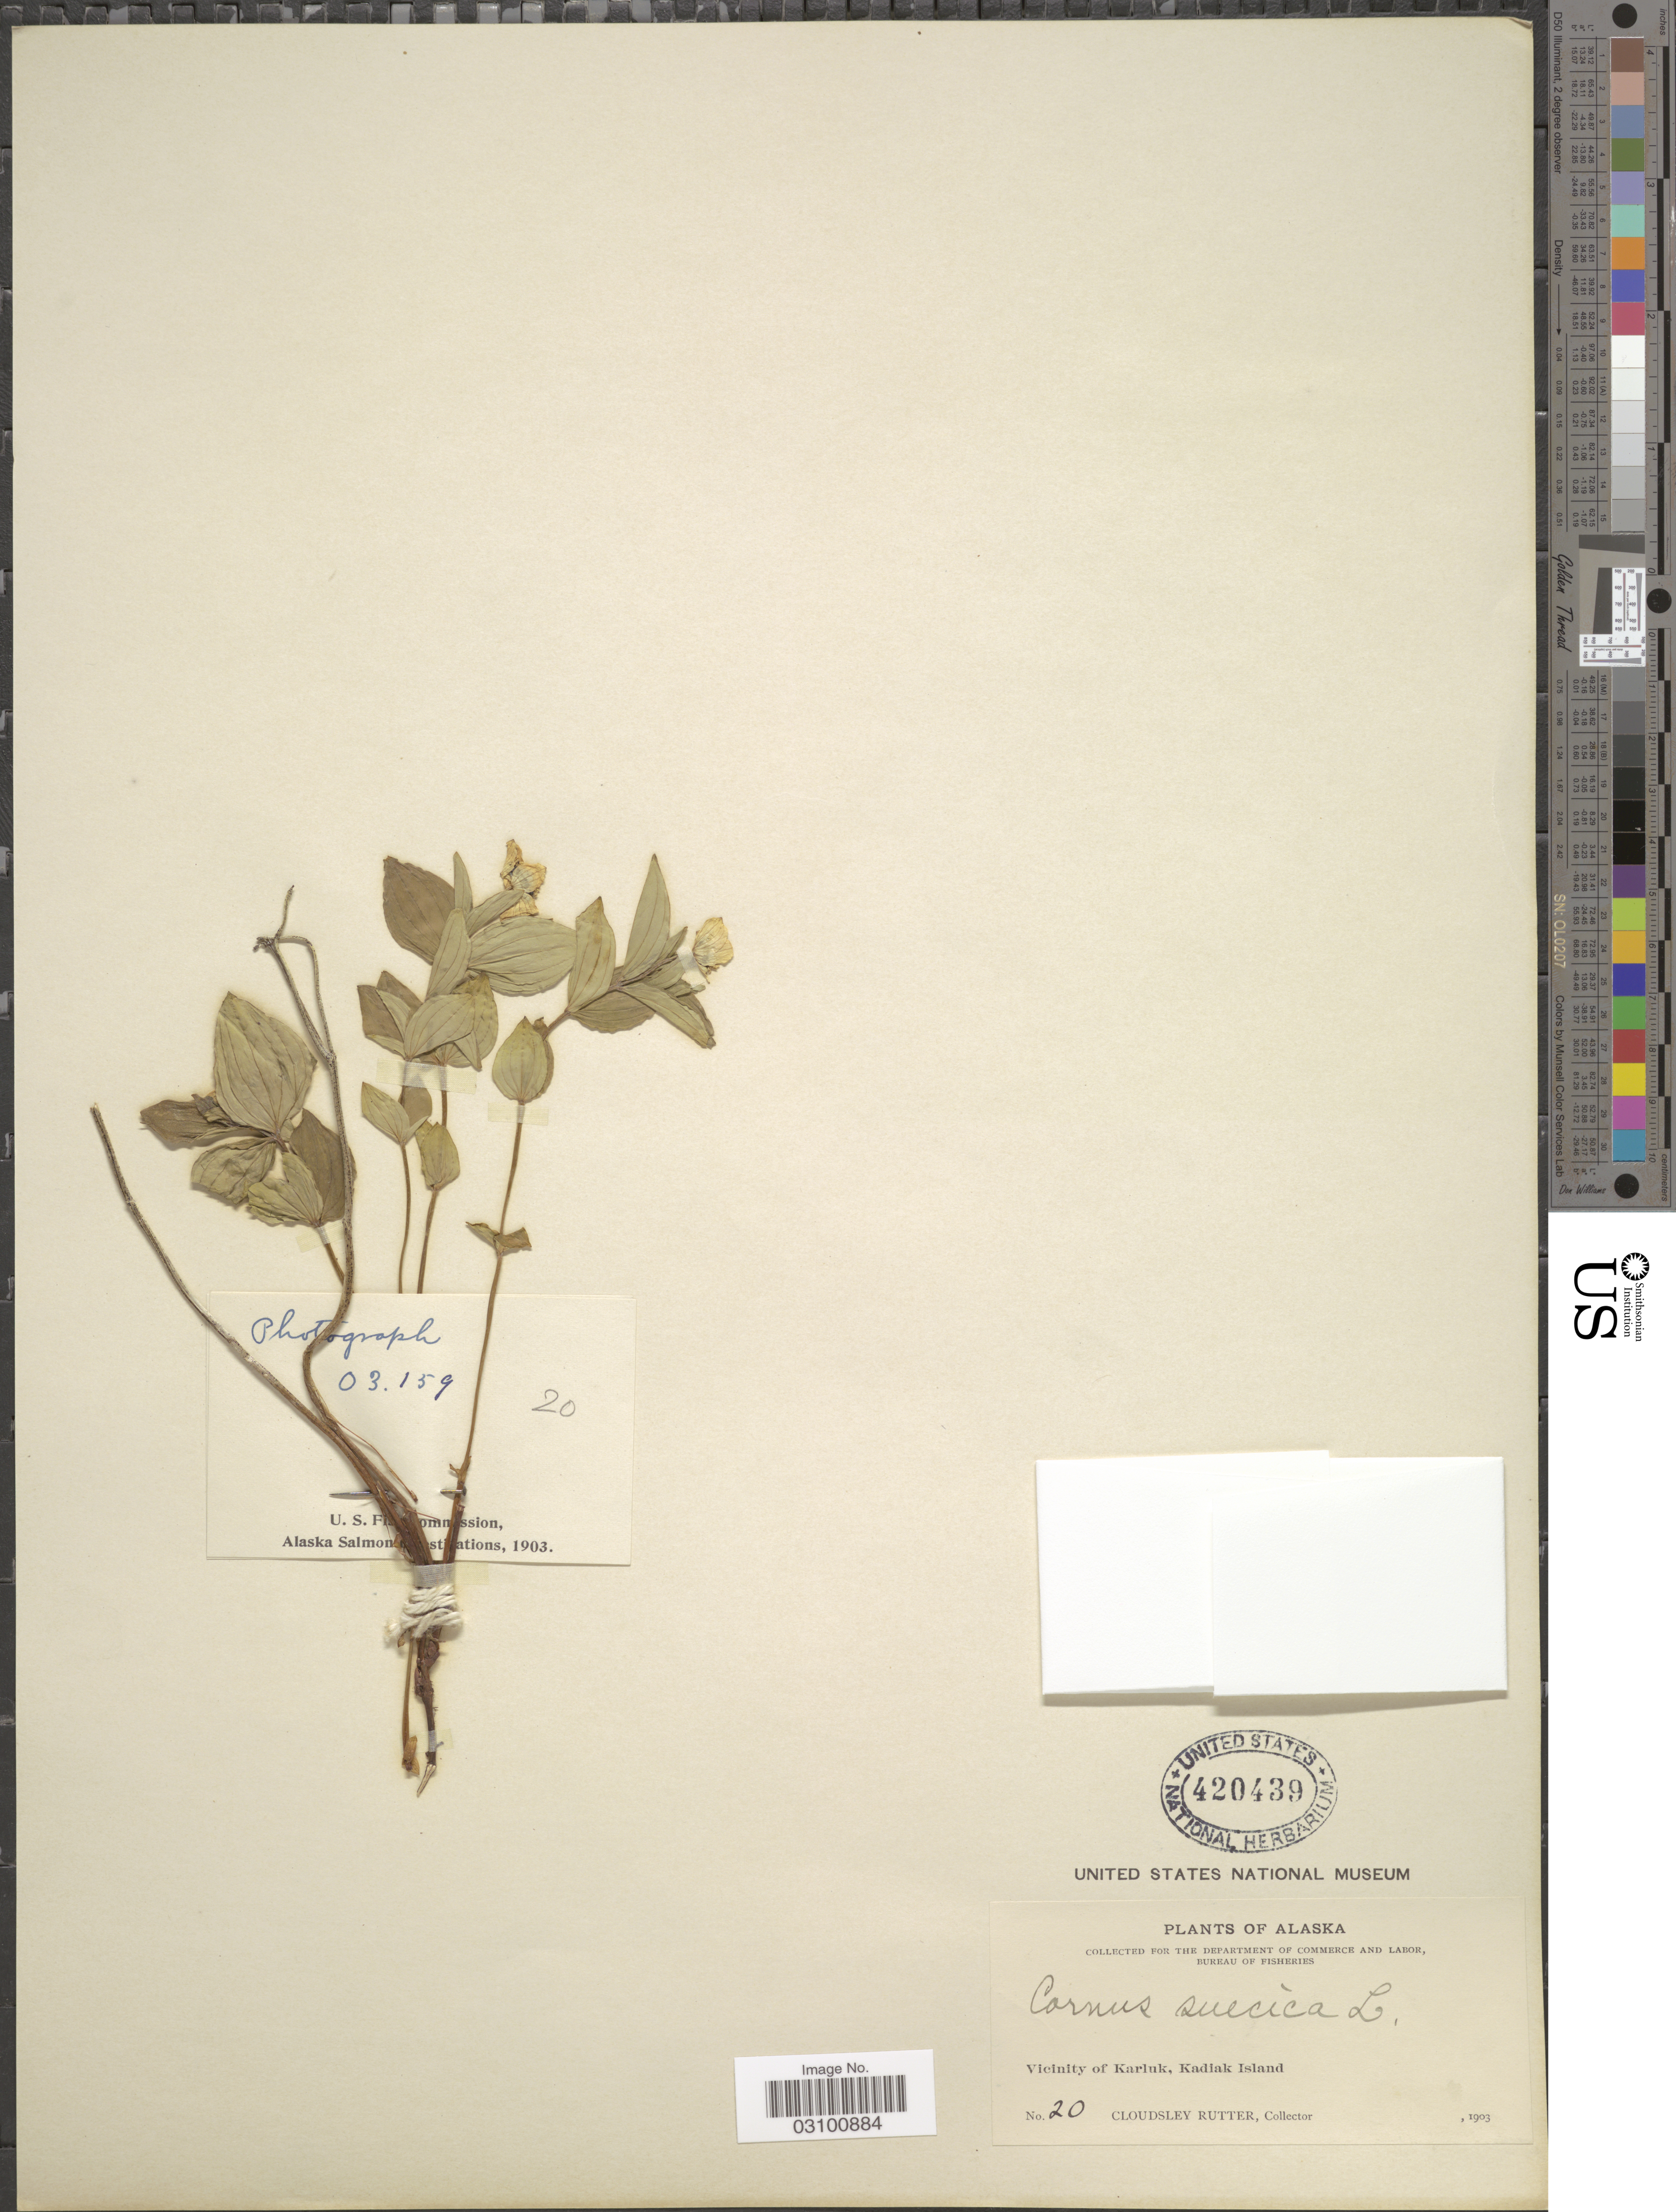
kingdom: Plantae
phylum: Tracheophyta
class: Magnoliopsida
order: Cornales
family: Cornaceae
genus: Cornus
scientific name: Cornus suecica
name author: L.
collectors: C. Rutter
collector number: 20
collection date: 1903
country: United States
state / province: Alaska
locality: Vicinity of Karluk, Kadiak Island.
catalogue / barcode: US 420439